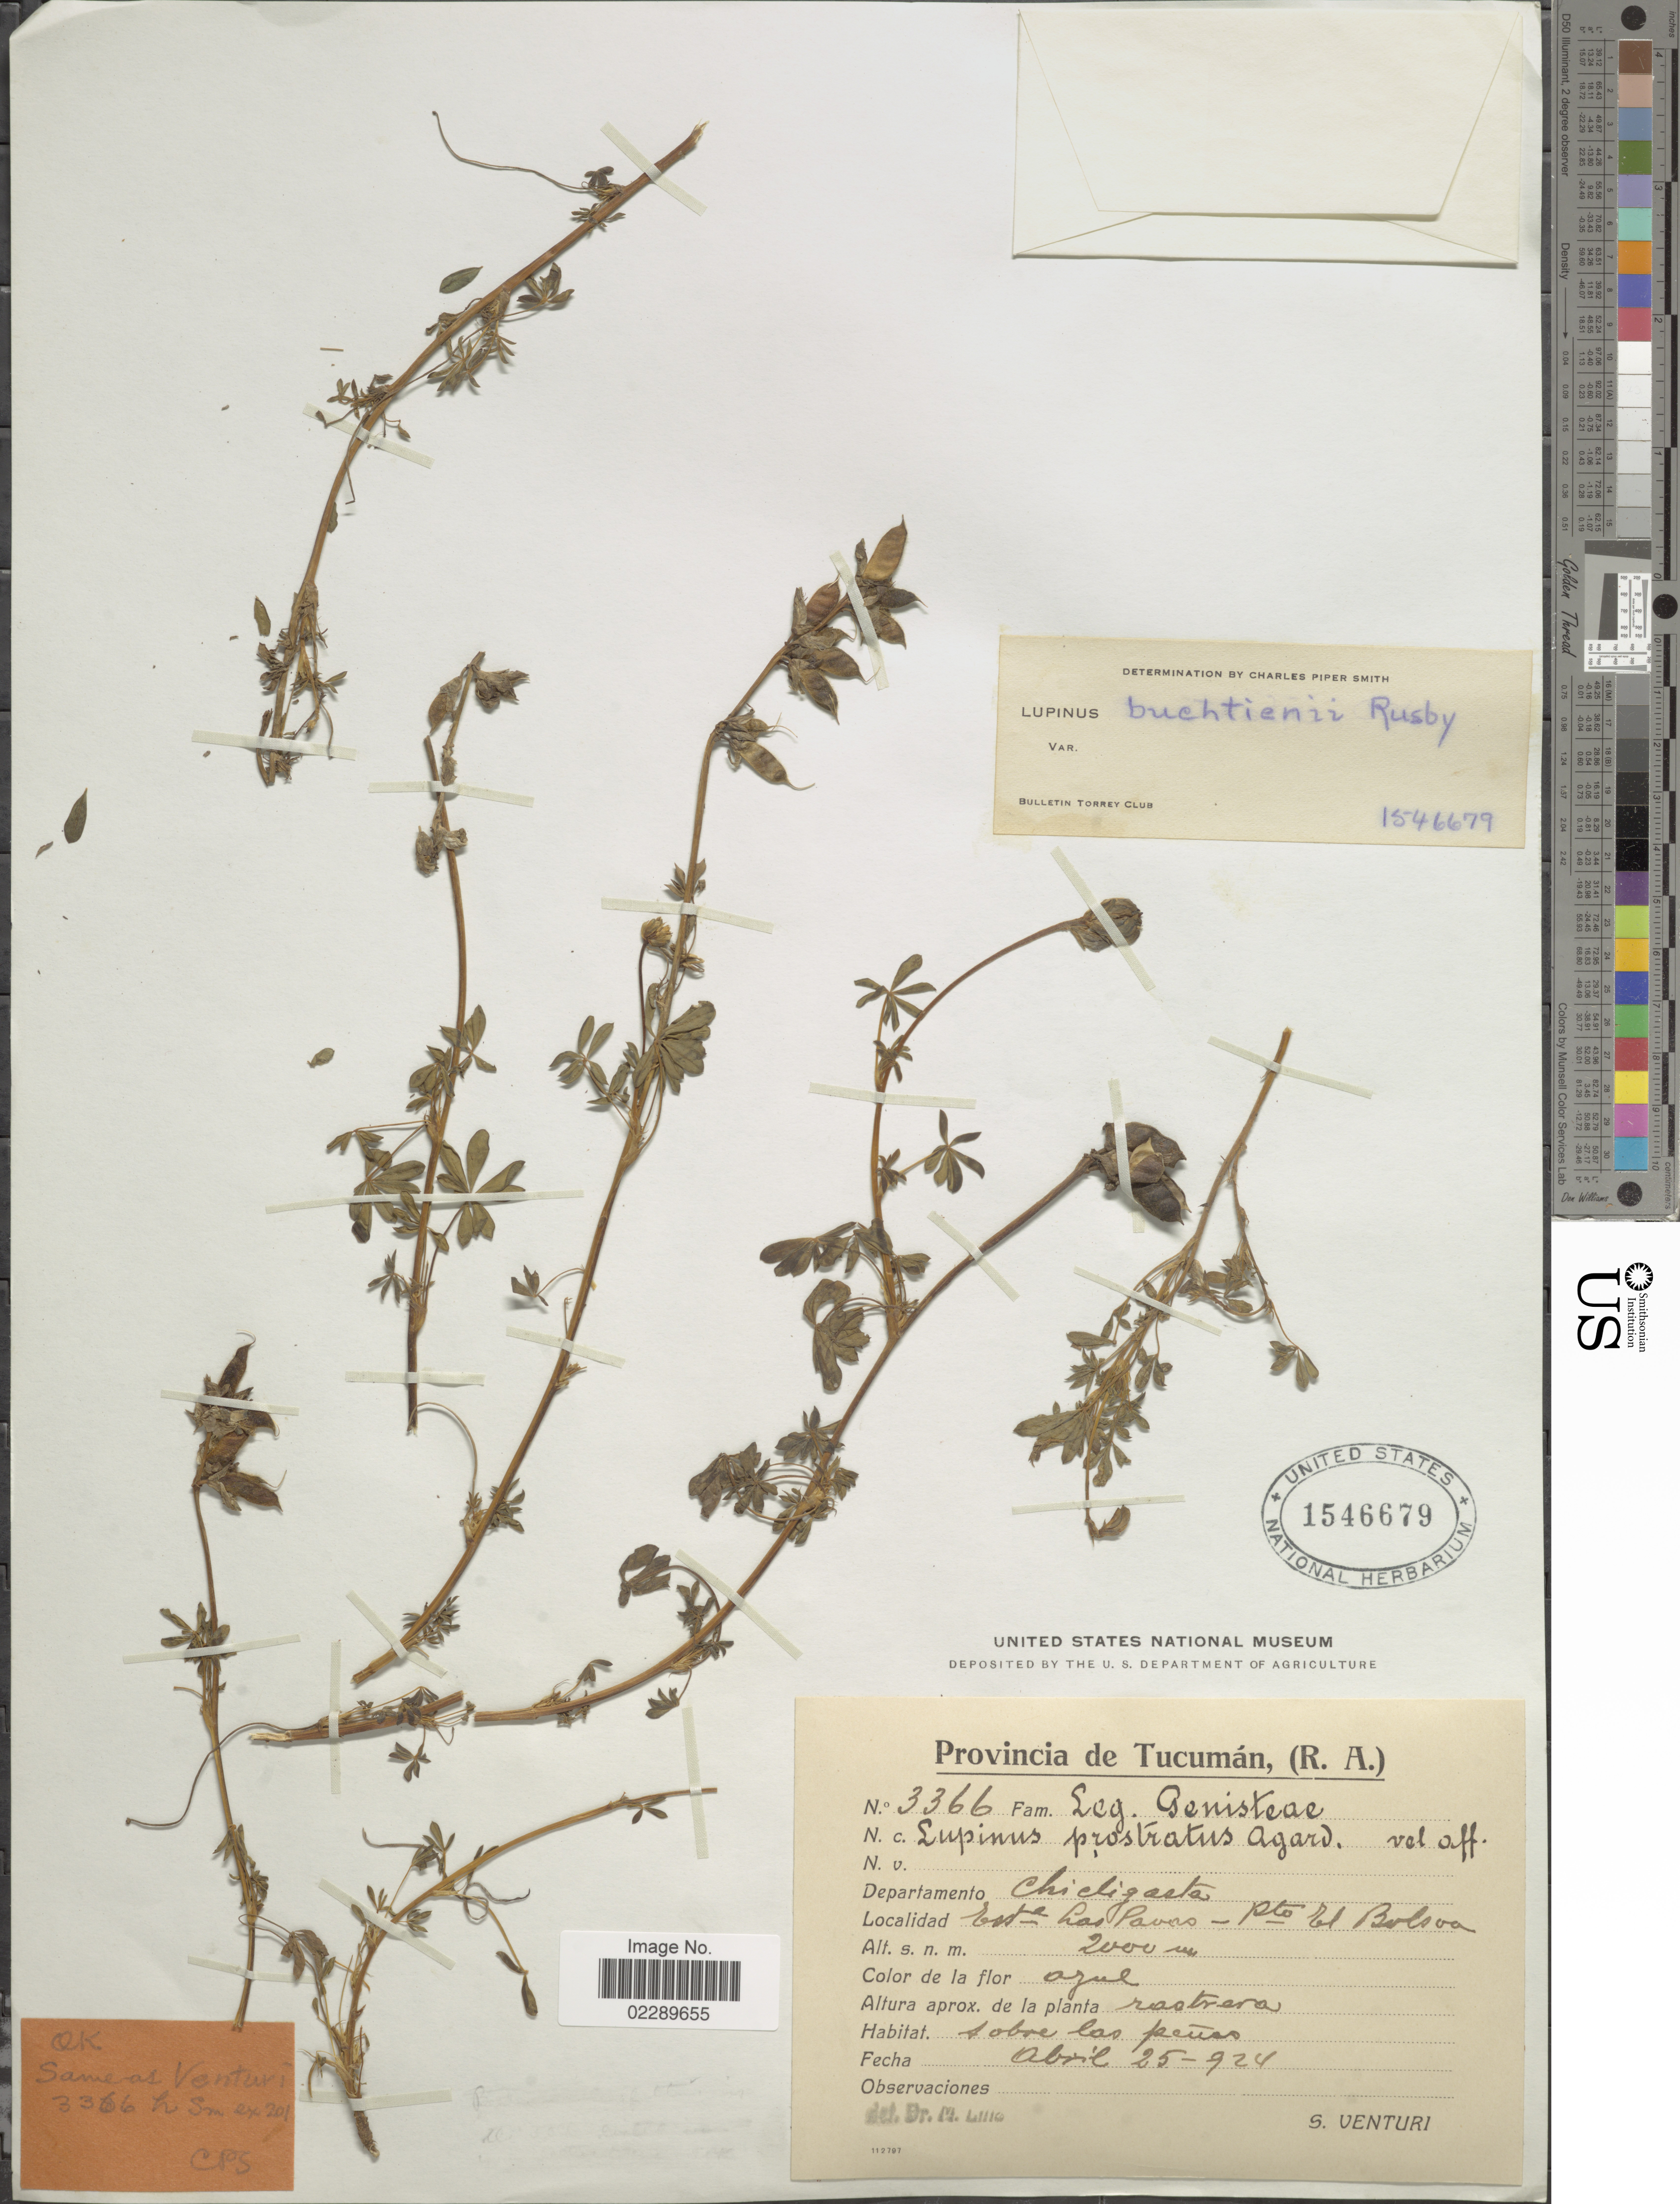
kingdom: Plantae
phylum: Tracheophyta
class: Magnoliopsida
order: Fabales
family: Fabaceae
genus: Lupinus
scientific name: Lupinus buchtienii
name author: Rusby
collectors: S. Venturi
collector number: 3366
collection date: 1924-04-25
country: Argentina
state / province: Tucuman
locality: Provincia de Tucumán, (R.A.). Departamento Chicligasta. Esta Las Pavas - Pto El Bolsoa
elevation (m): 2000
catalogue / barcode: US 1546679